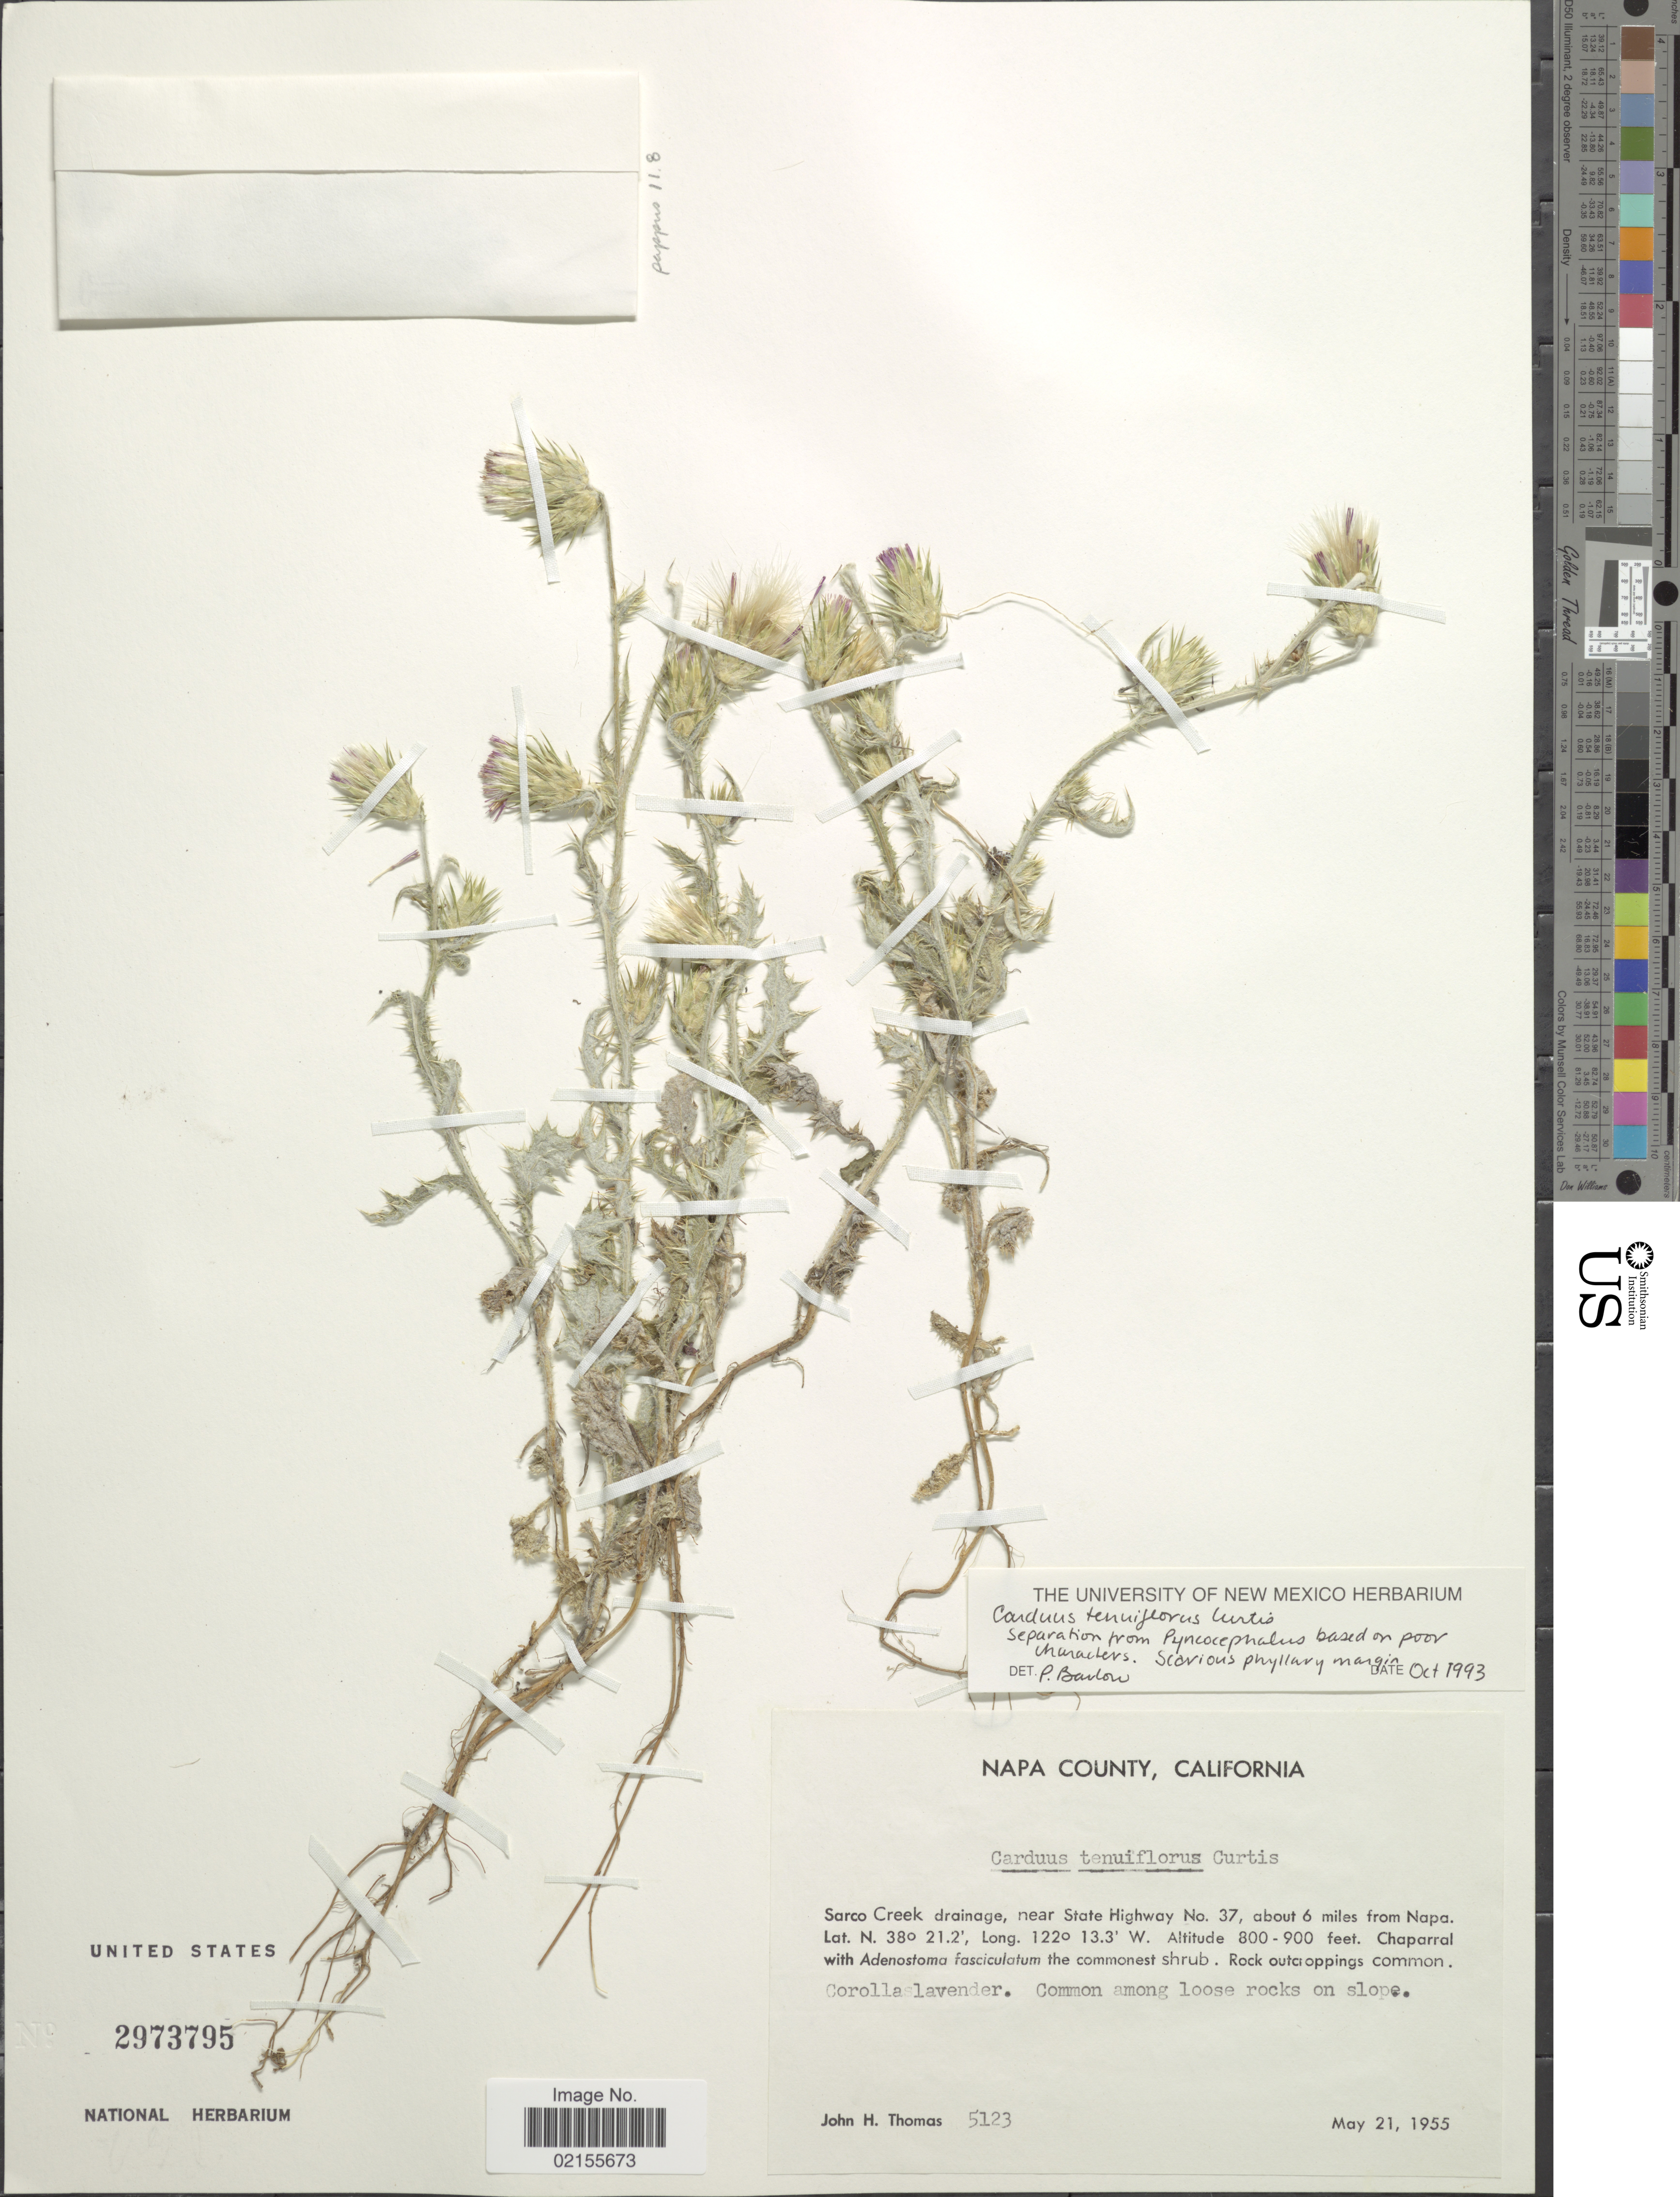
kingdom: Plantae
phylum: Tracheophyta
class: Magnoliopsida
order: Asterales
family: Asteraceae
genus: Carduus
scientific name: Carduus tenuiflorus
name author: Curtis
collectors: J. H. Thomas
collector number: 5123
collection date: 1955-05-21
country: United States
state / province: California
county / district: Napa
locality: Napa County, Sarco Creek drainage, near State Highway No. 37, about 6 miles from Napa. Rock outcroppings commin. Corolla lavender. Common among loose rock on slope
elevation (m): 244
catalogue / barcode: US 2973795